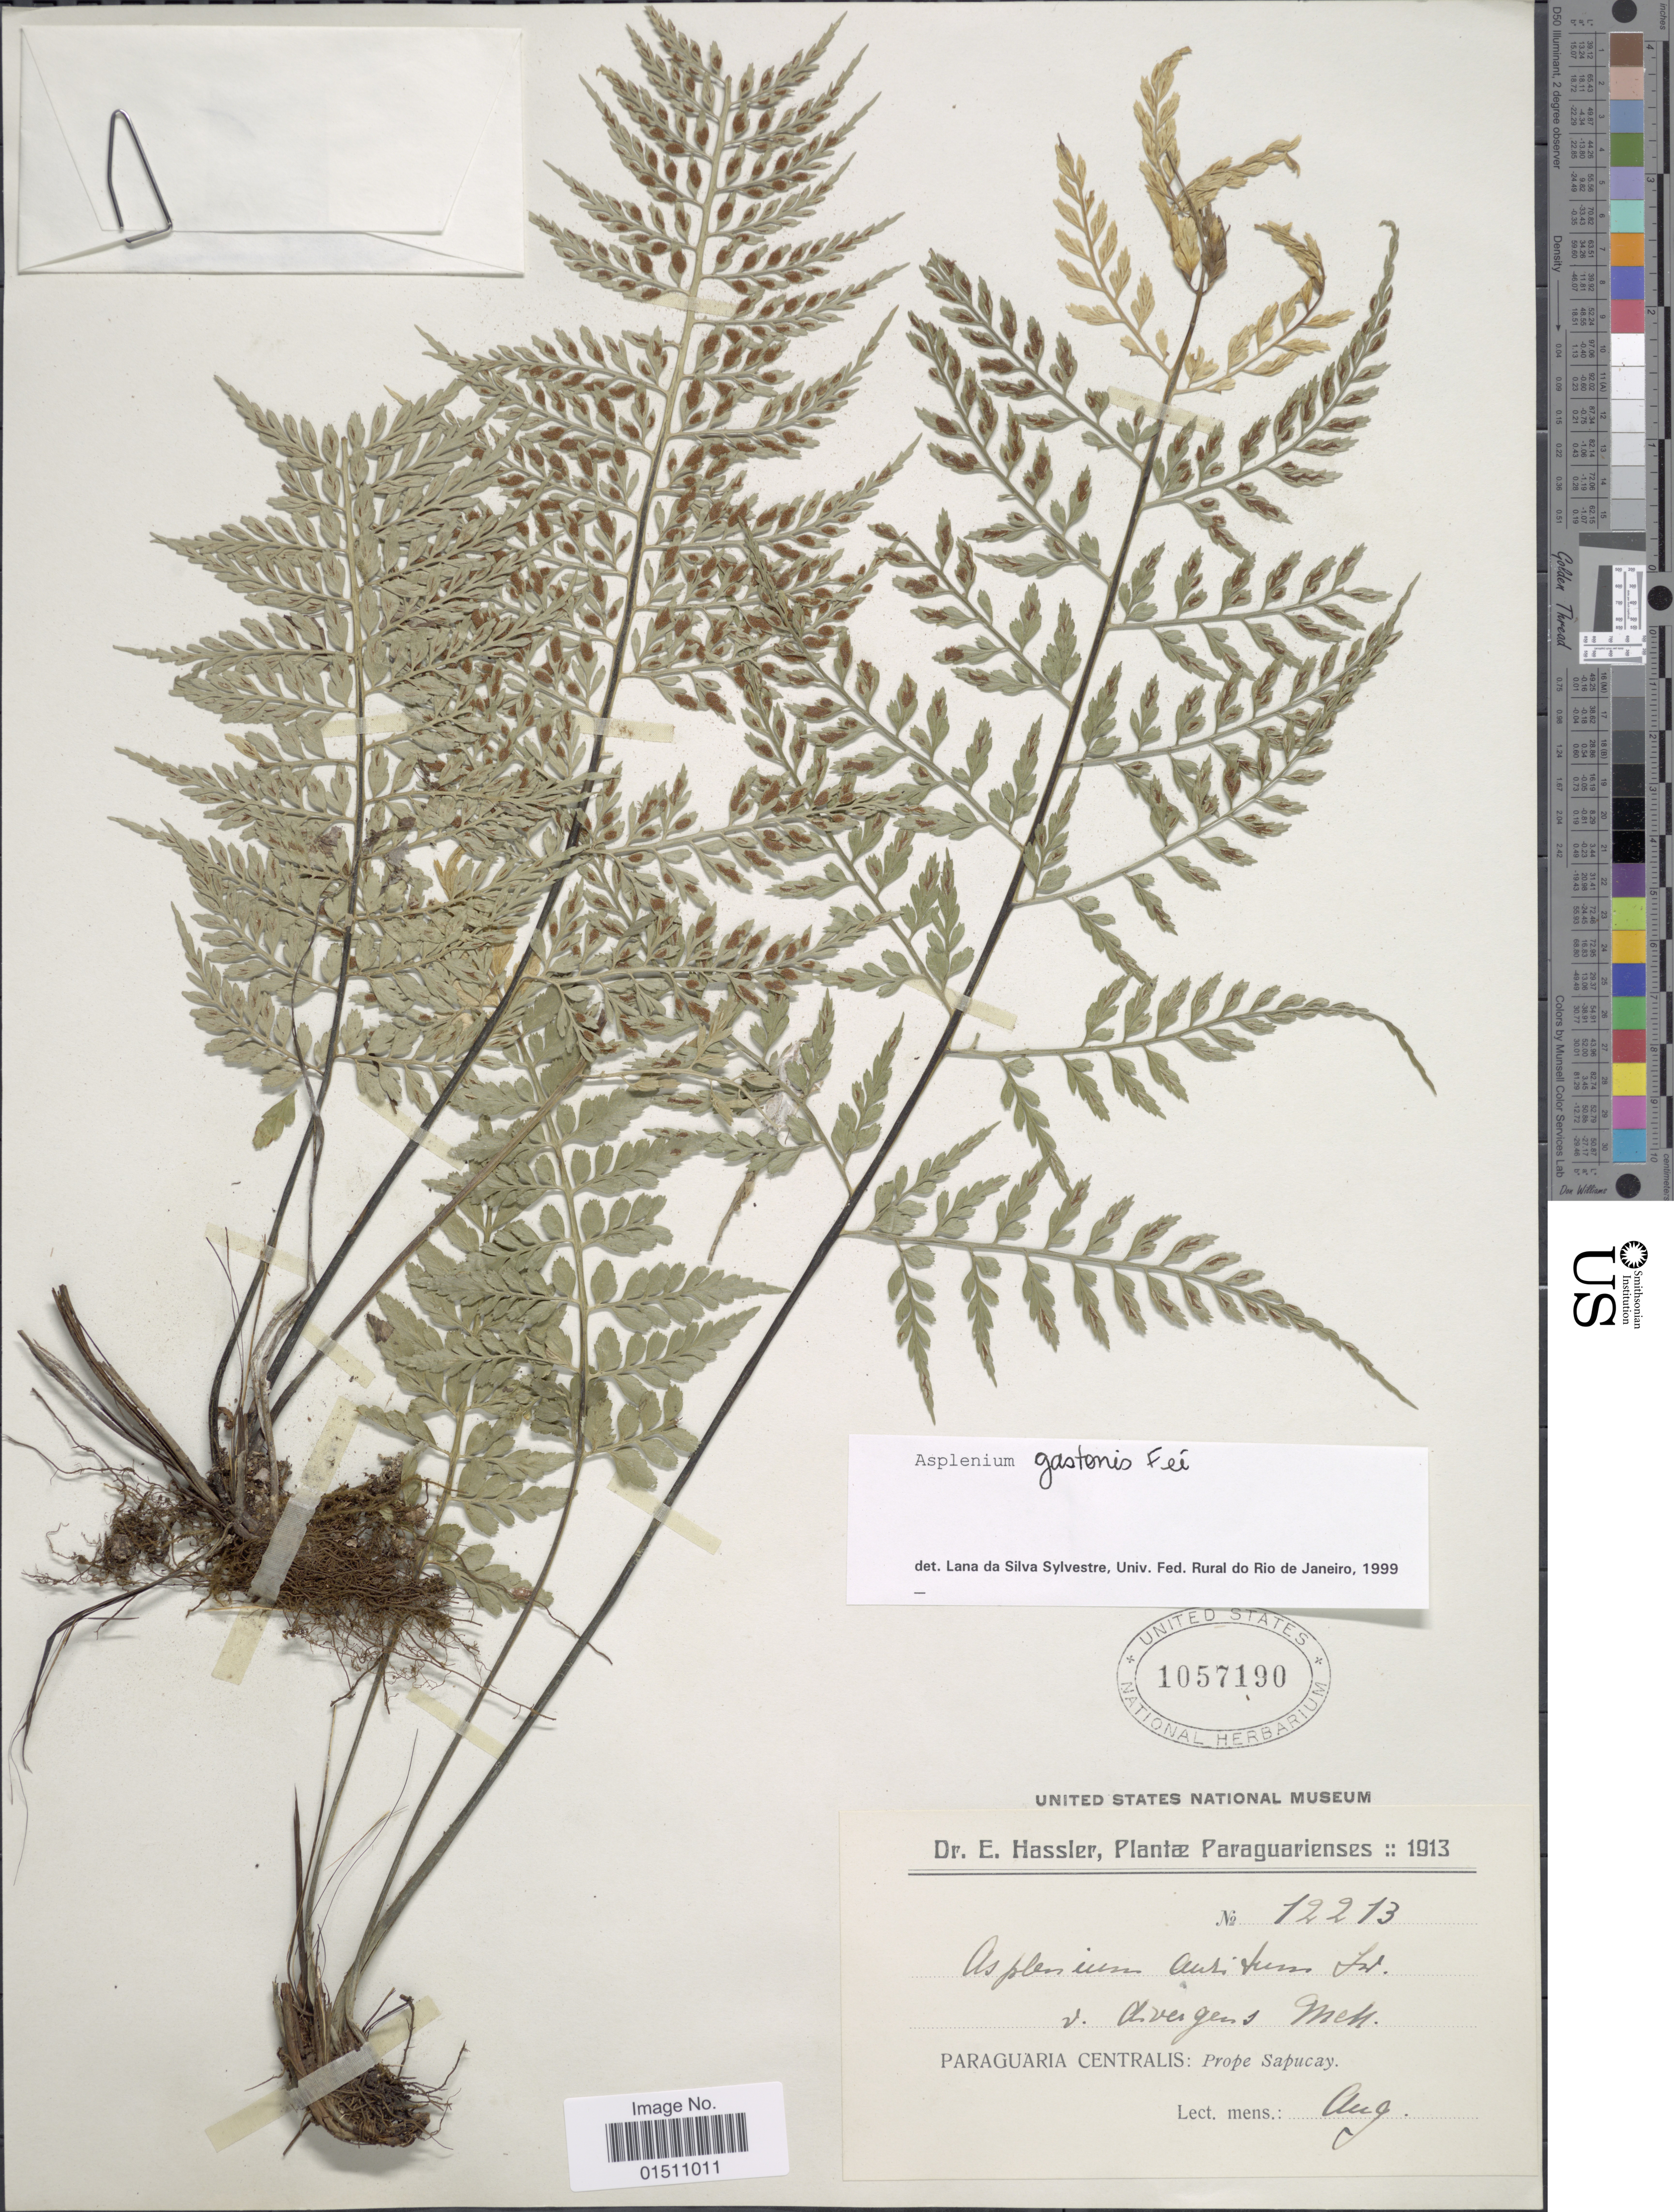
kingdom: Plantae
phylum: Tracheophyta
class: Polypodiopsida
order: Polypodiales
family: Aspleniaceae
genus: Asplenium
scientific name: Asplenium gastonis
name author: Fée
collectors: E. Hassler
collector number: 12213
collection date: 1913-08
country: Paraguay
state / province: Central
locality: Paraguarienses, Paraguaria Centralis: Prope Sapucay.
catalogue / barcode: US 1057190